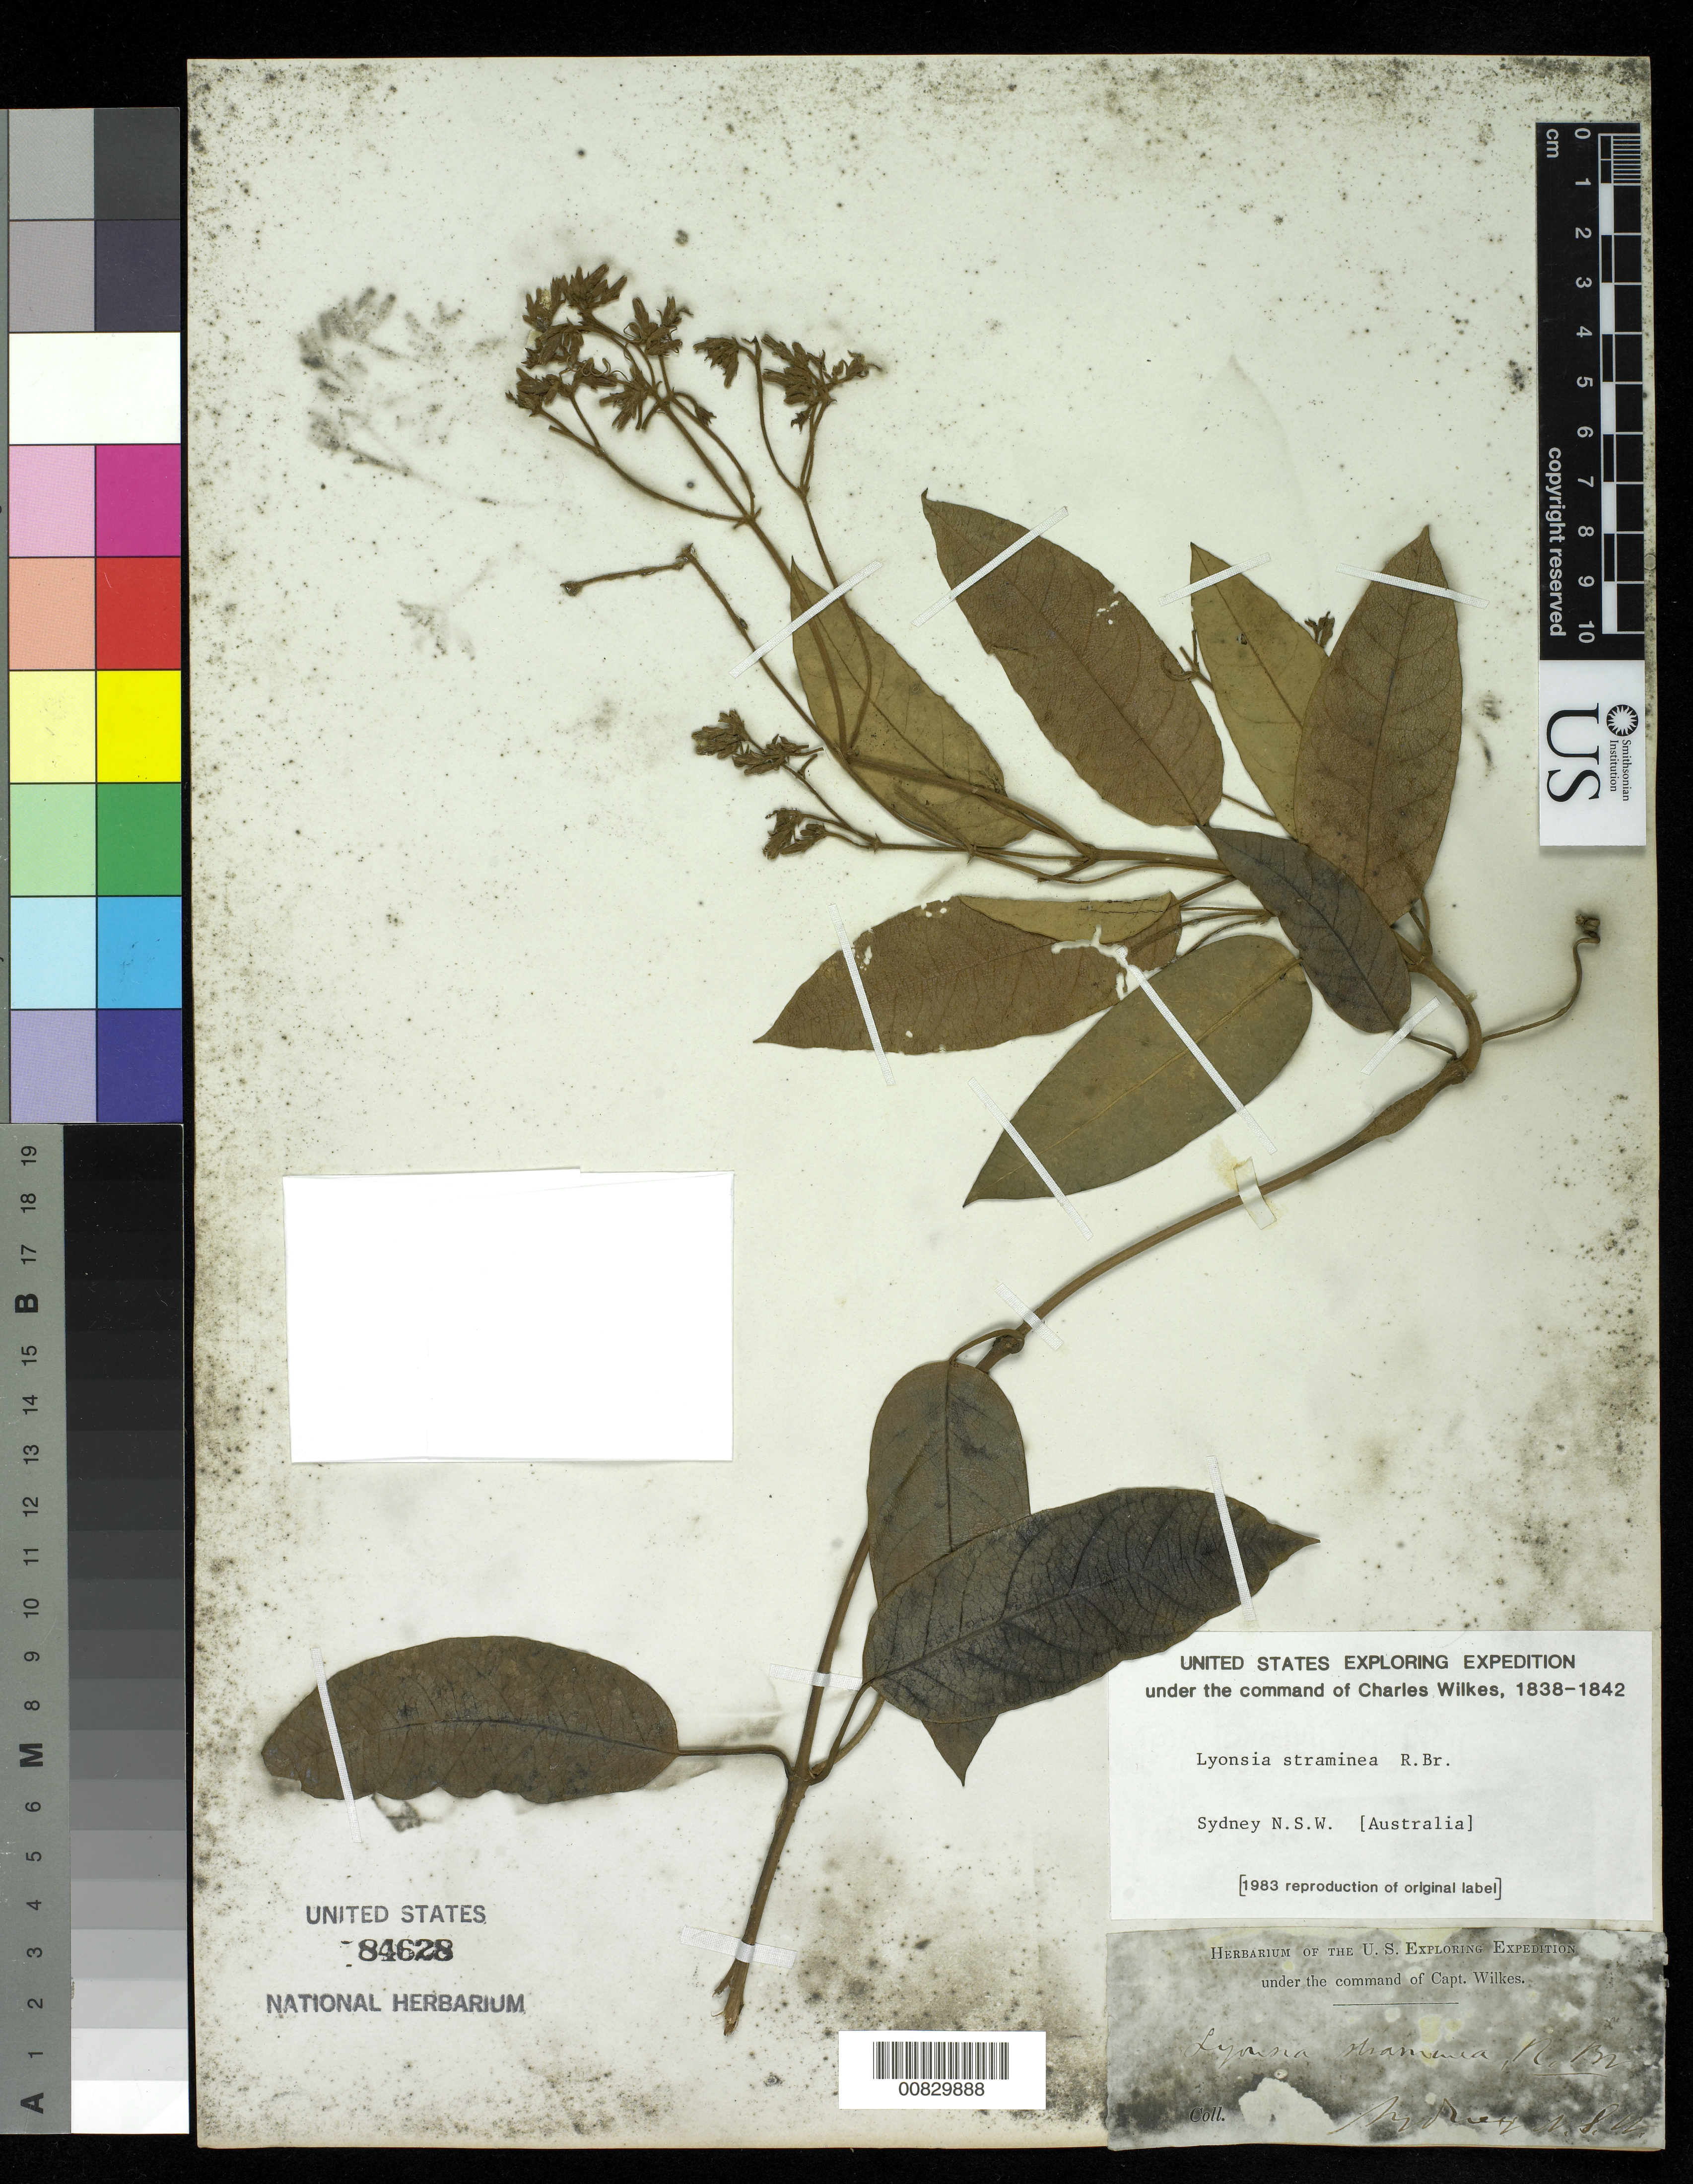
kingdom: Plantae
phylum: Tracheophyta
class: Magnoliopsida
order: Gentianales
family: Apocynaceae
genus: Parsonsia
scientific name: Parsonsia straminea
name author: (R. Br.) F. Muell.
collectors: Wilkes Explor. Exped.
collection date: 1838/1842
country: Australia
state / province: New South Wales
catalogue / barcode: US 84628